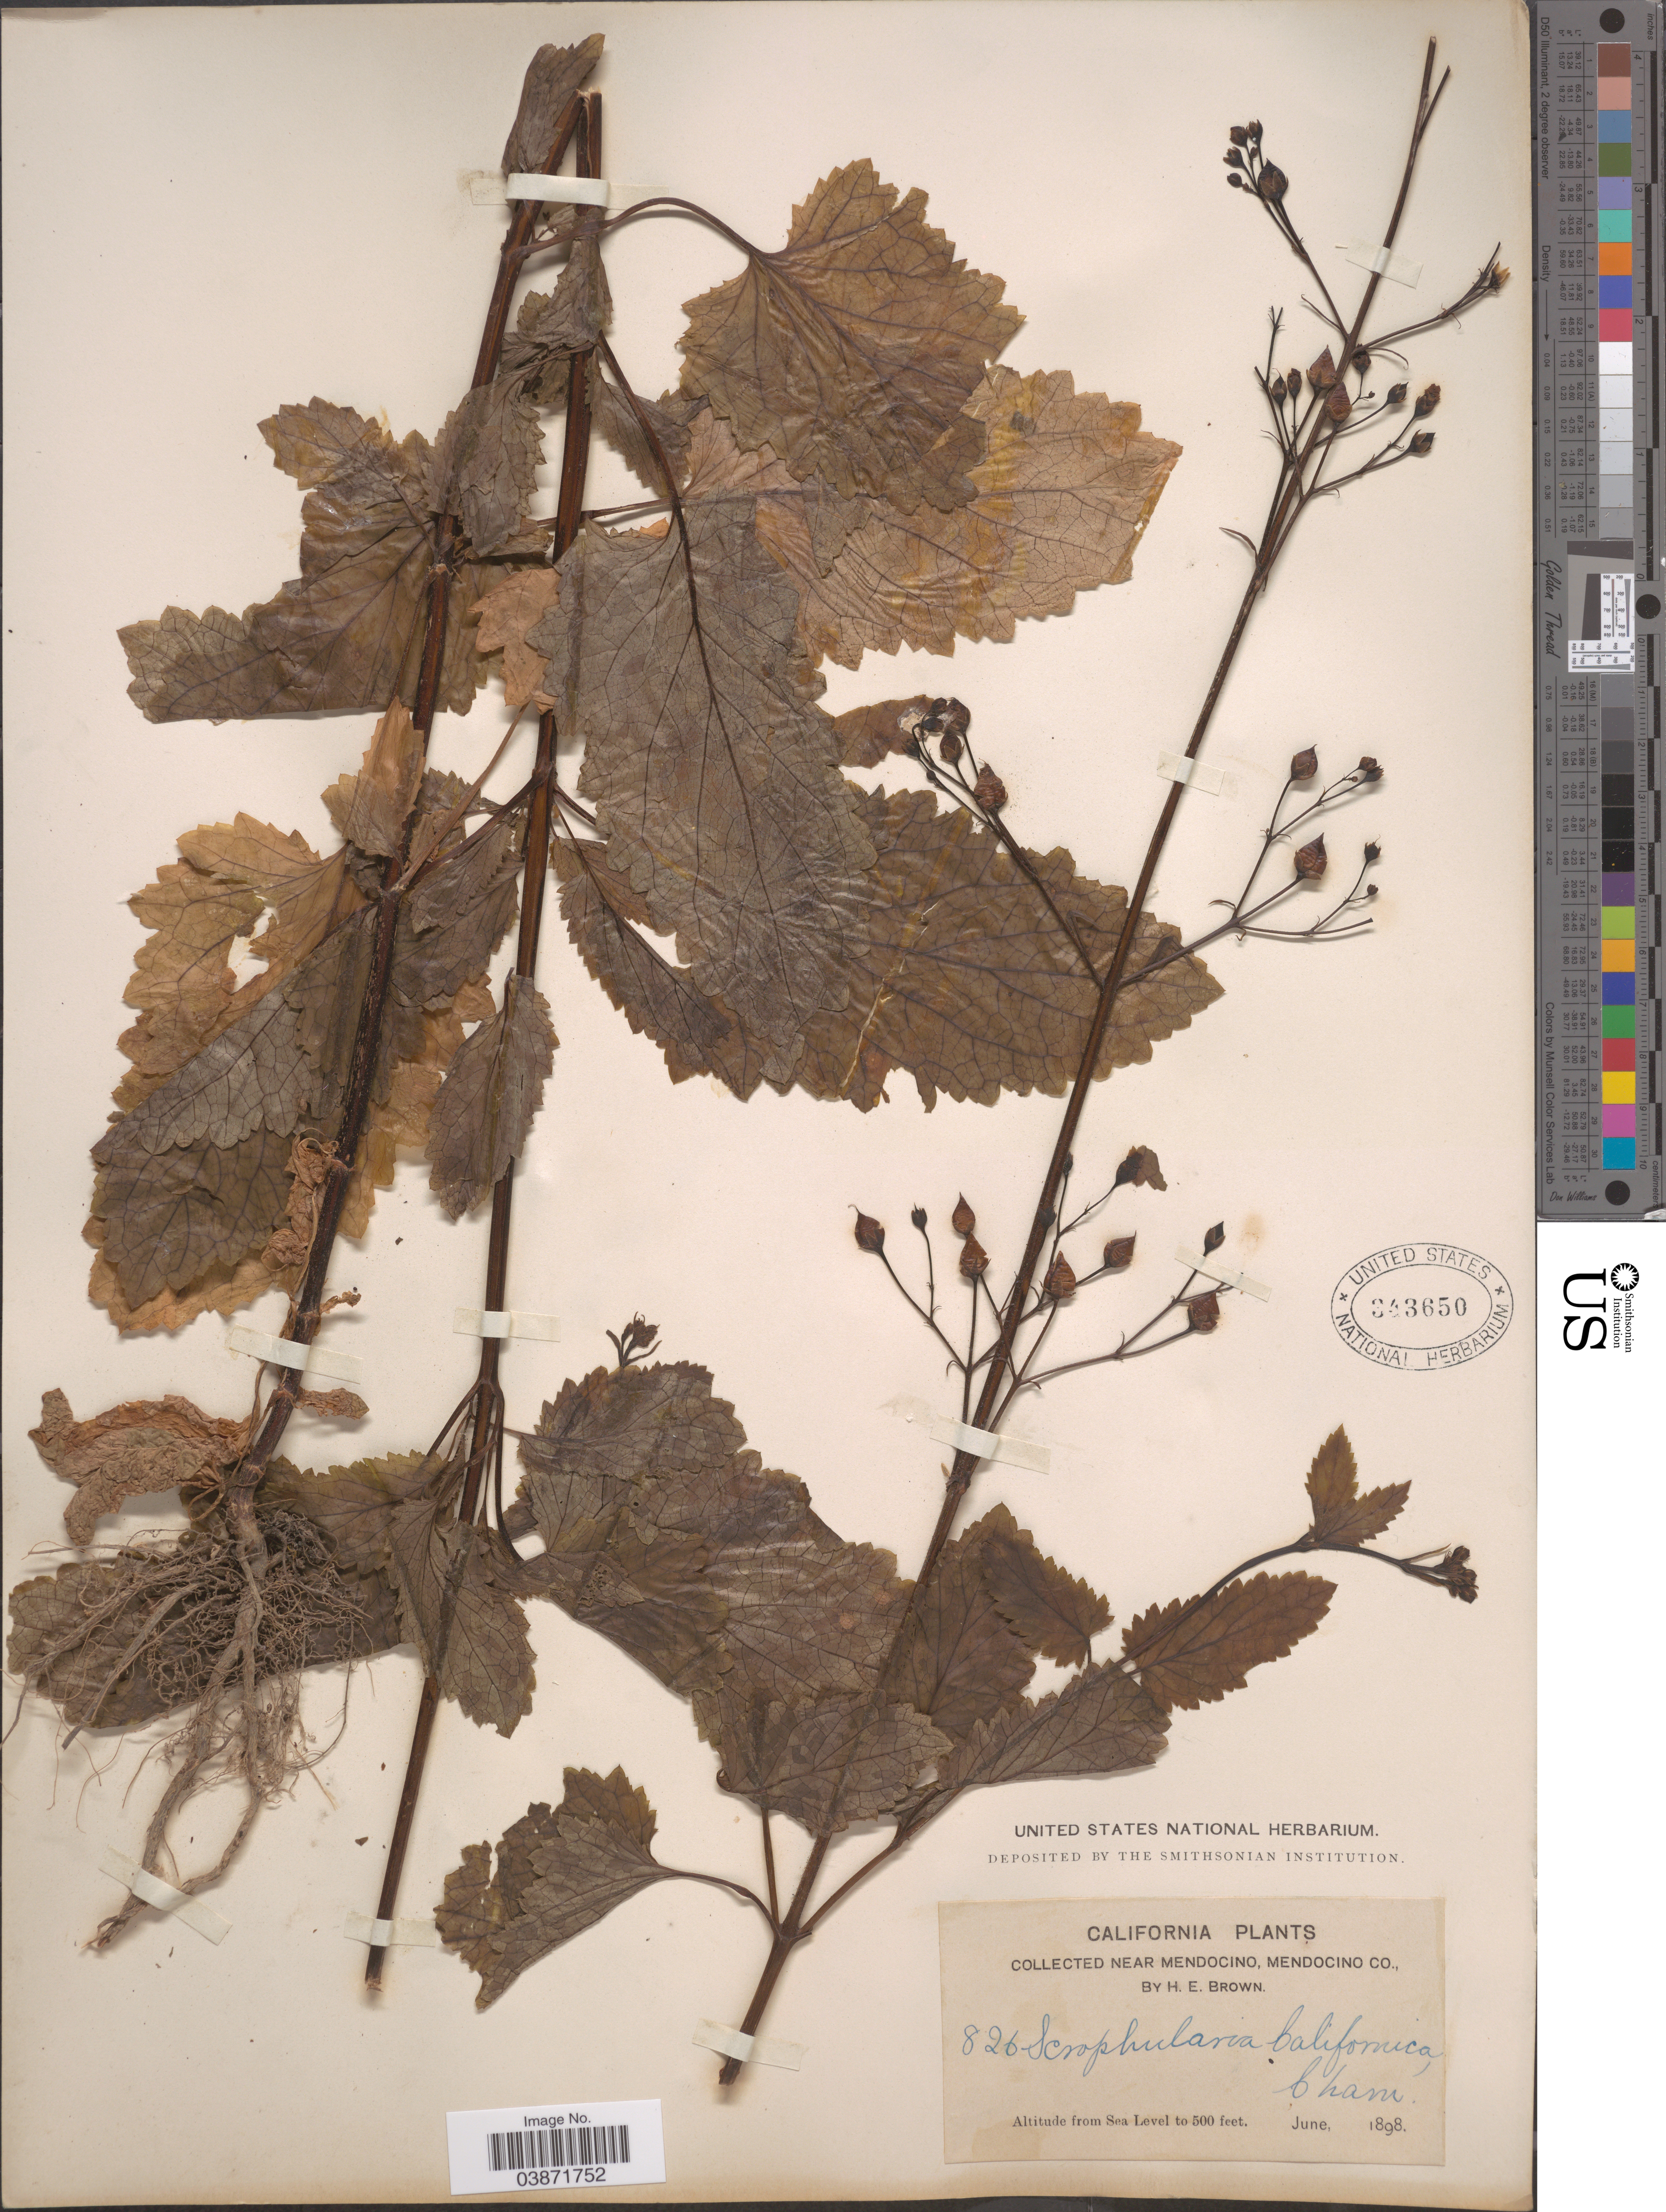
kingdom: Plantae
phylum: Tracheophyta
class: Magnoliopsida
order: Lamiales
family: Scrophulariaceae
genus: Scrophularia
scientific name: Scrophularia californica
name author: Cham. & Schltdl.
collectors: H. E. Brown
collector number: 826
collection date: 1898-06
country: United States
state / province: California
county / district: Mendocino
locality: Near Mendocino, Mendocino Co.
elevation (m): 0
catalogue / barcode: US 343650